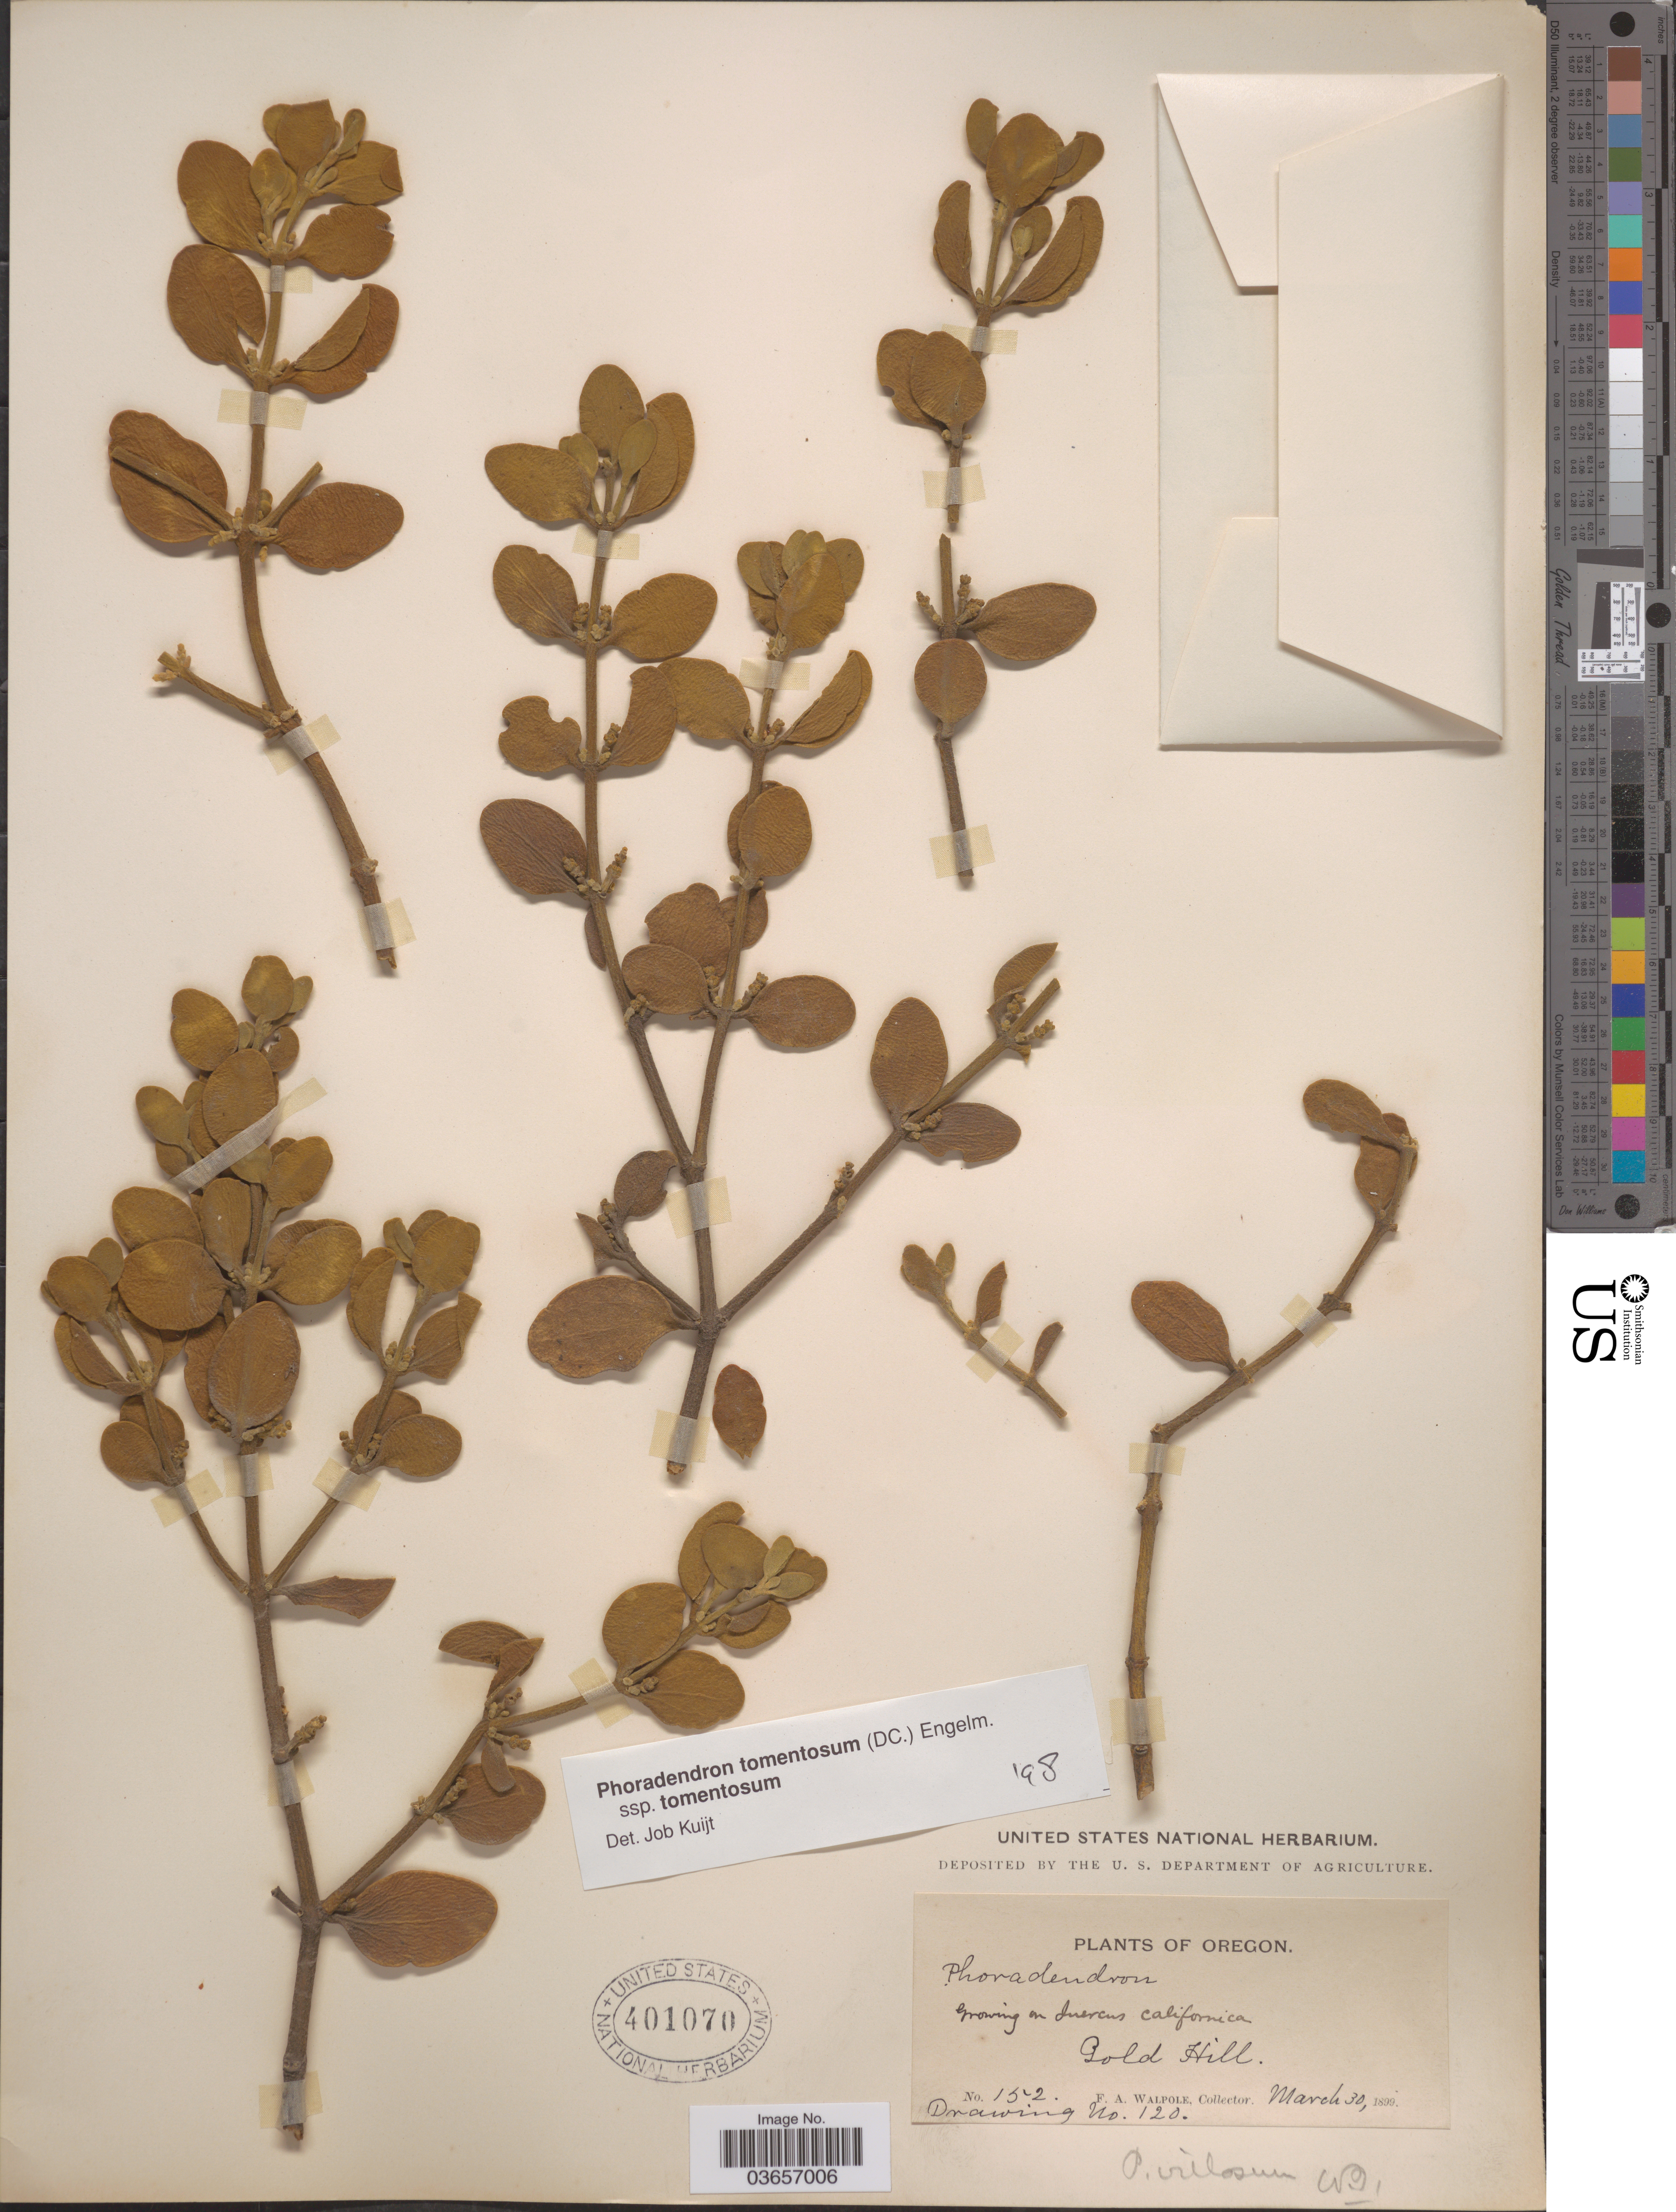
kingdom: Plantae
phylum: Tracheophyta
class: Magnoliopsida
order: Santalales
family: Viscaceae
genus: Phoradendron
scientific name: Phoradendron sp.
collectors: F. Walpole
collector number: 152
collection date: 1899-03-30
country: United States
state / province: Oregon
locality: Gold Hill.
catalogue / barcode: US 401070